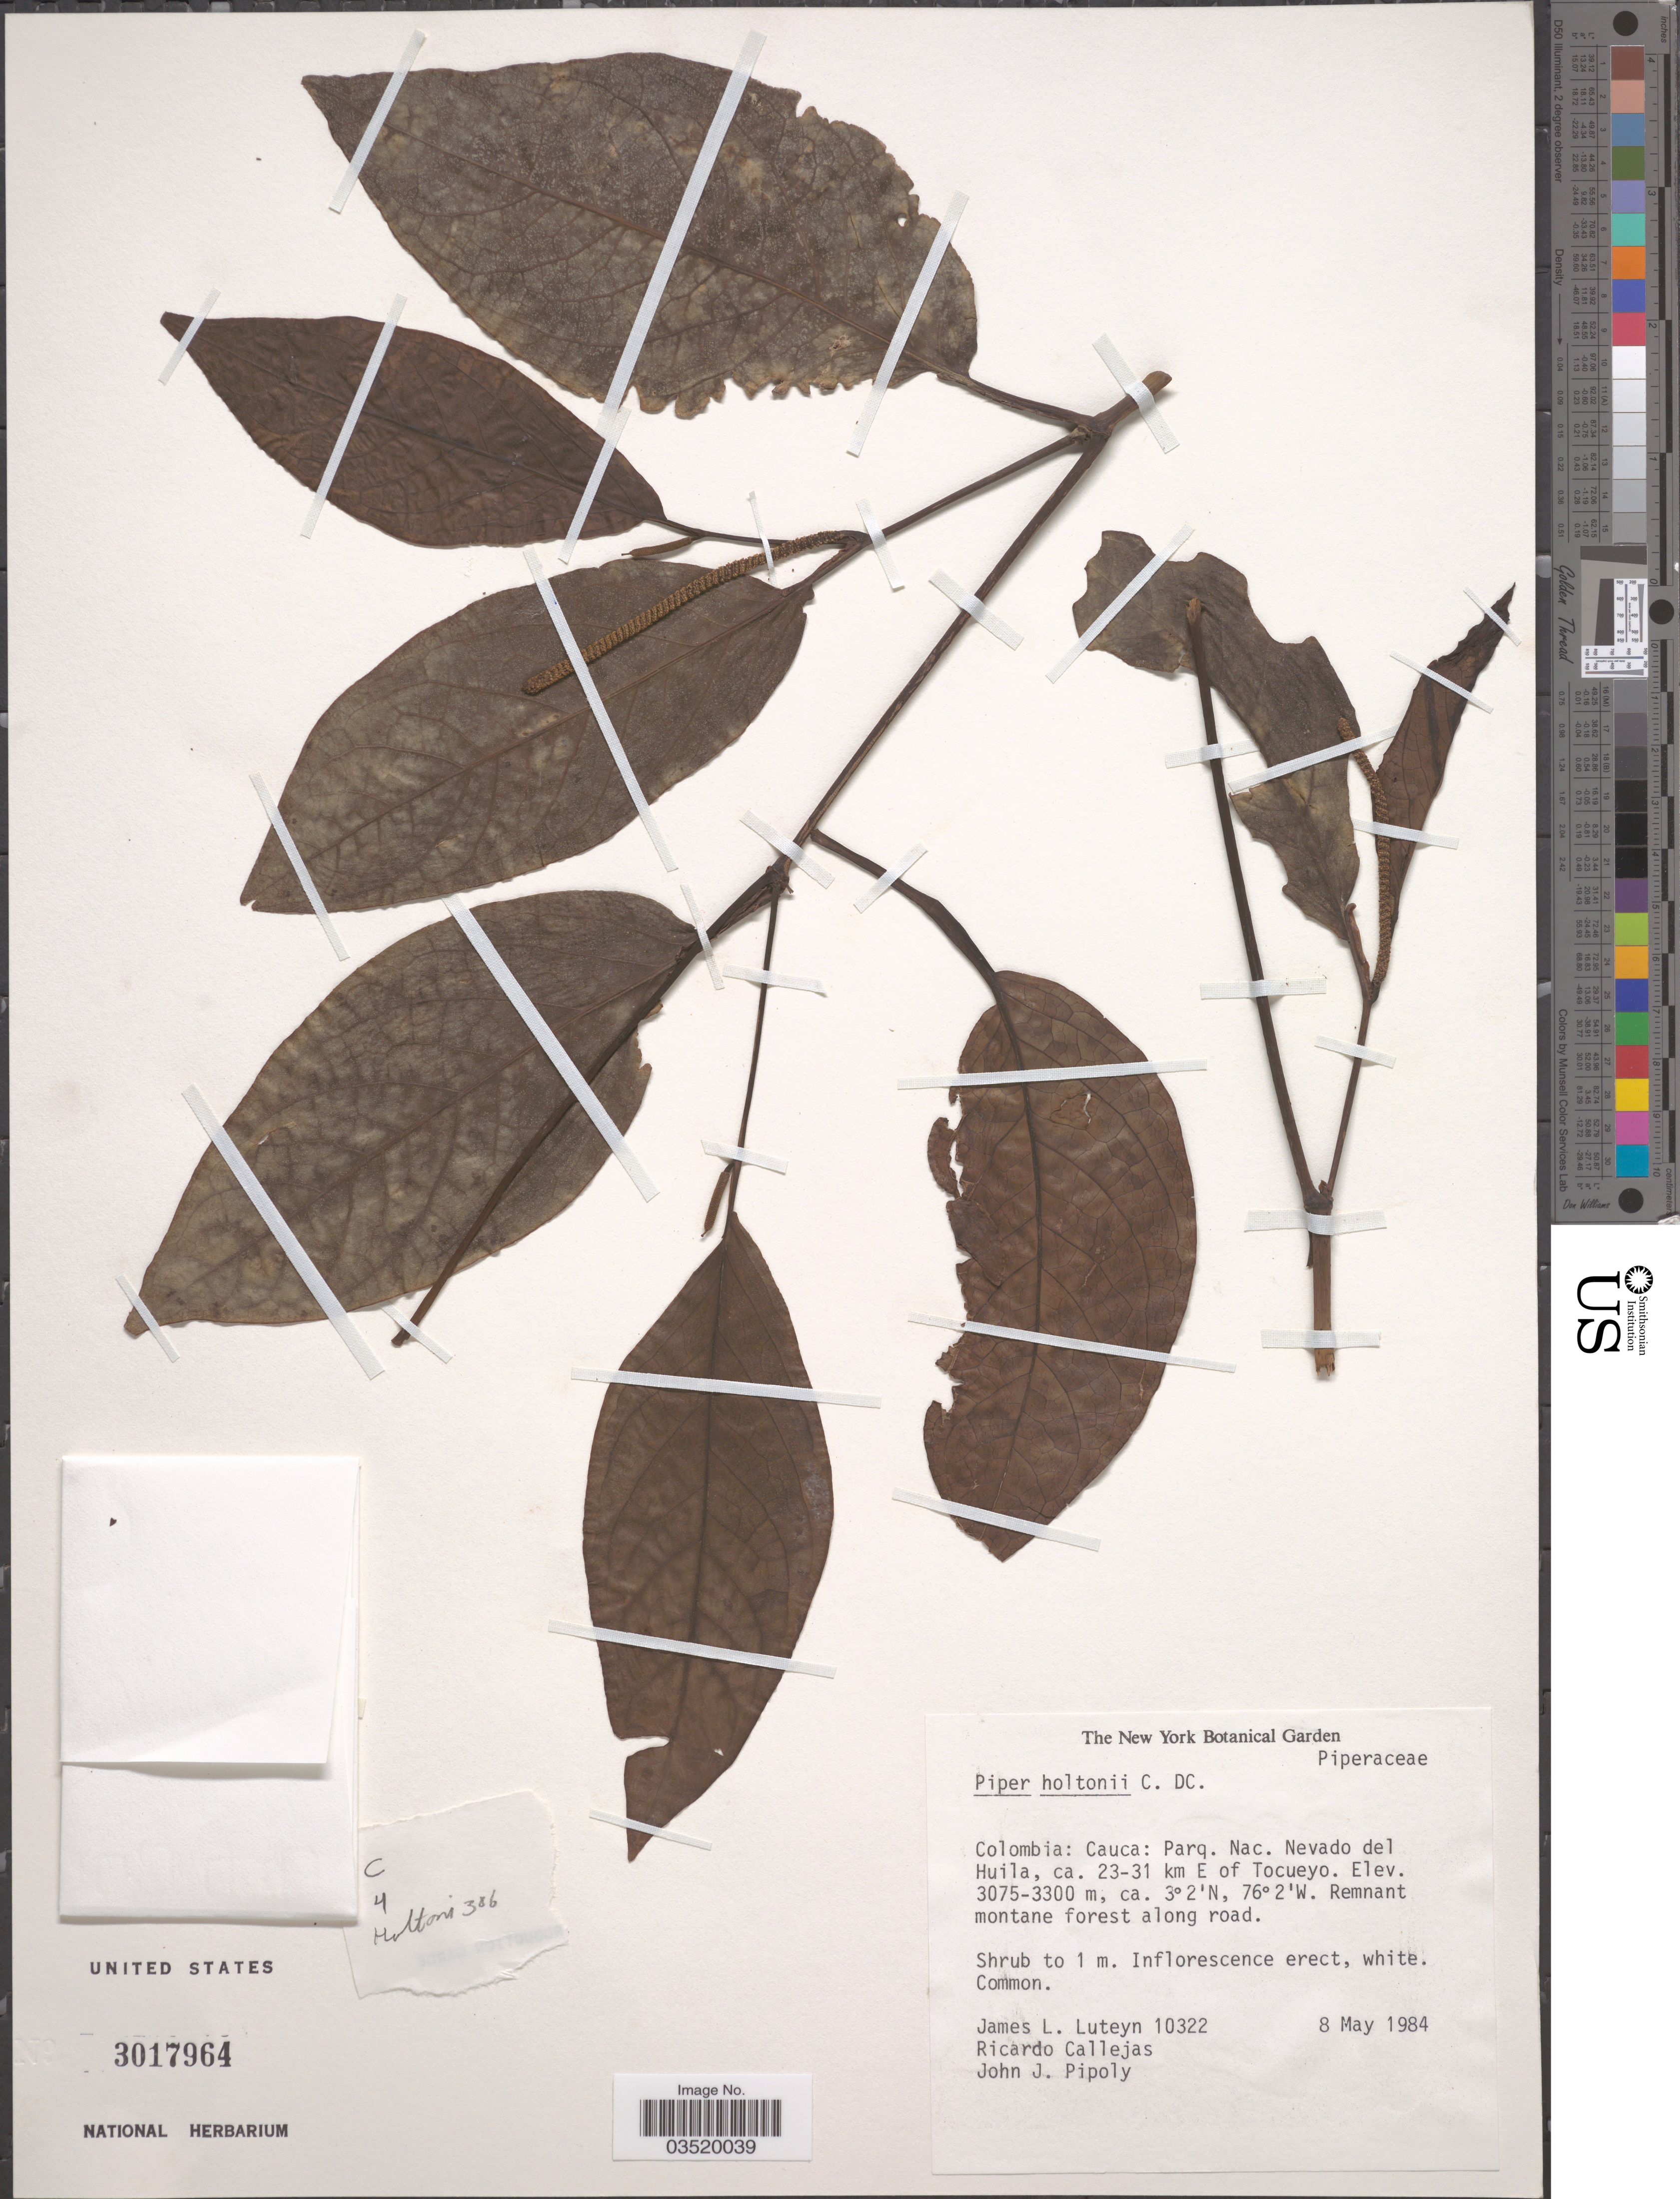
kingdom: Plantae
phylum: Tracheophyta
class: Magnoliopsida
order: Piperales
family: Piperaceae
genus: Piper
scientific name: Piper holtonii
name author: Trel.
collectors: J. L. Luteyn, R. Callejas & J. J. Pipoly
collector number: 10322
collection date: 1984-05-08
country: Colombia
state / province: Cauca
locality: Parq. Nac. Nevado del Huila, ca. 23-31 km E of Tocueyo.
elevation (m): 3075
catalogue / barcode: US 3017964